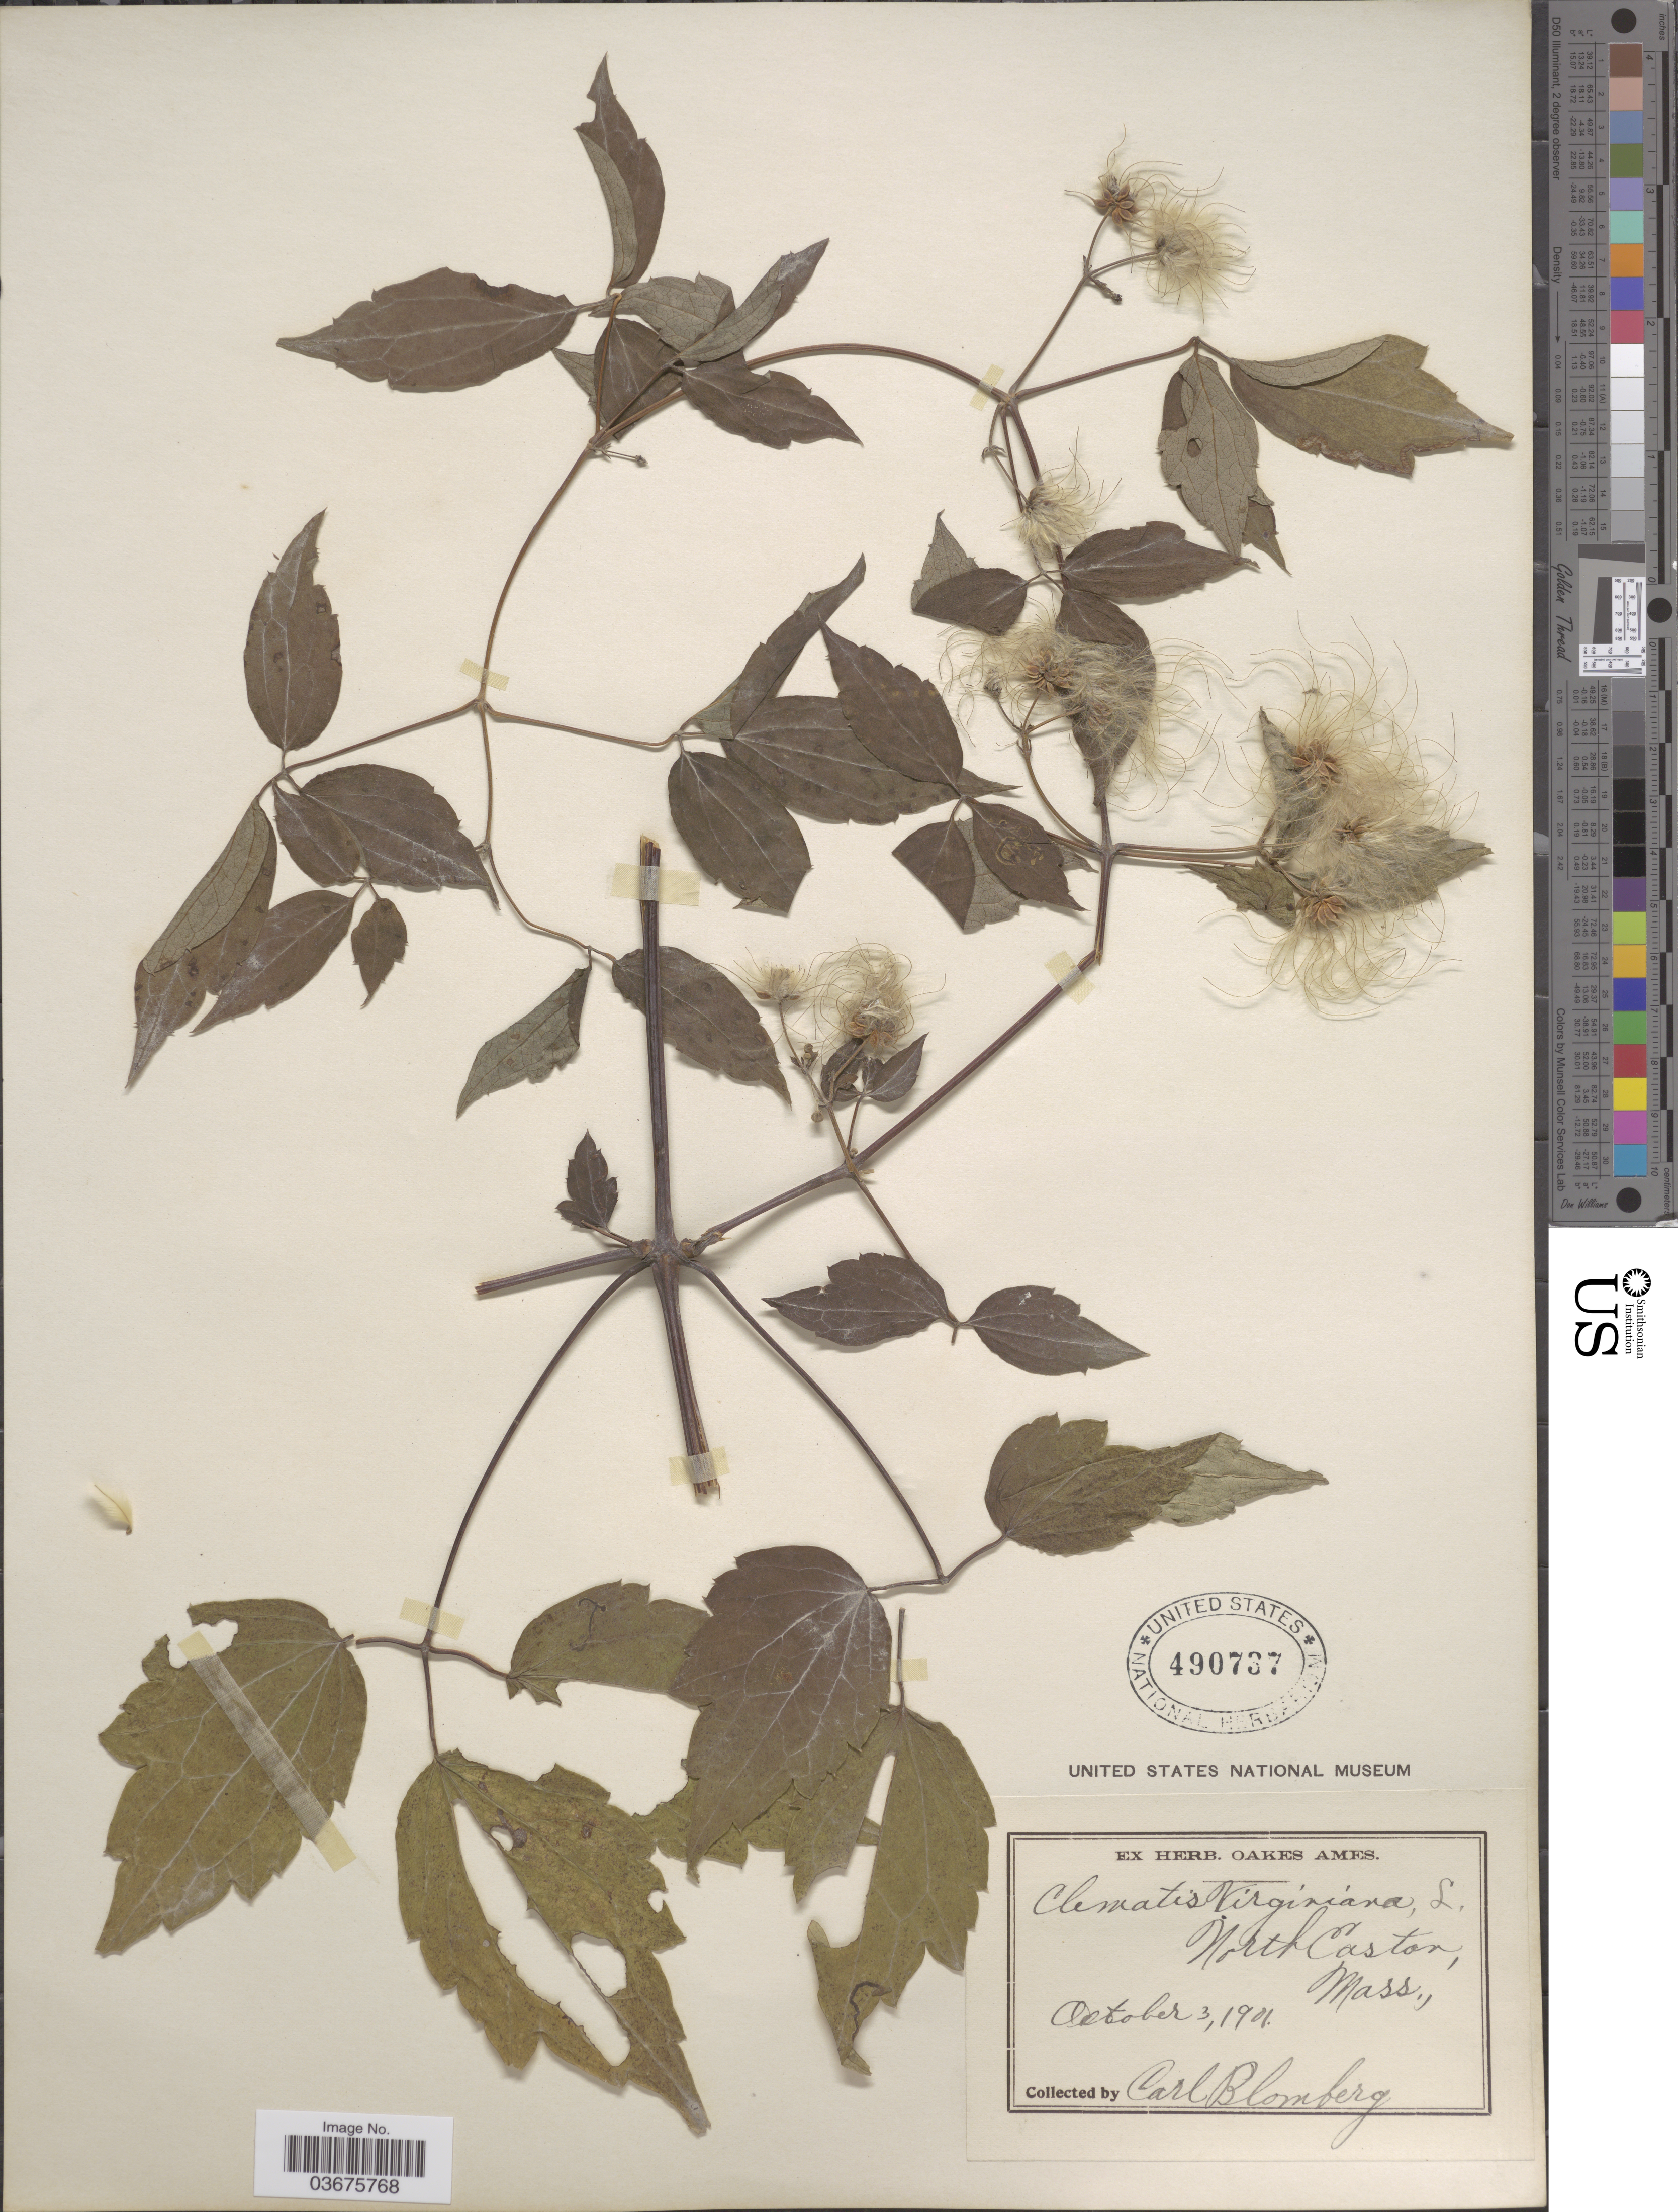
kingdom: Plantae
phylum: Tracheophyta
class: Magnoliopsida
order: Ranunculales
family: Ranunculaceae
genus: Clematis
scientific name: Clematis virginiana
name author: L.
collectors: A. Blomberg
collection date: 1901-10-03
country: United States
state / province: Massachusetts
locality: North Caston.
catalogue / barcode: US 490737